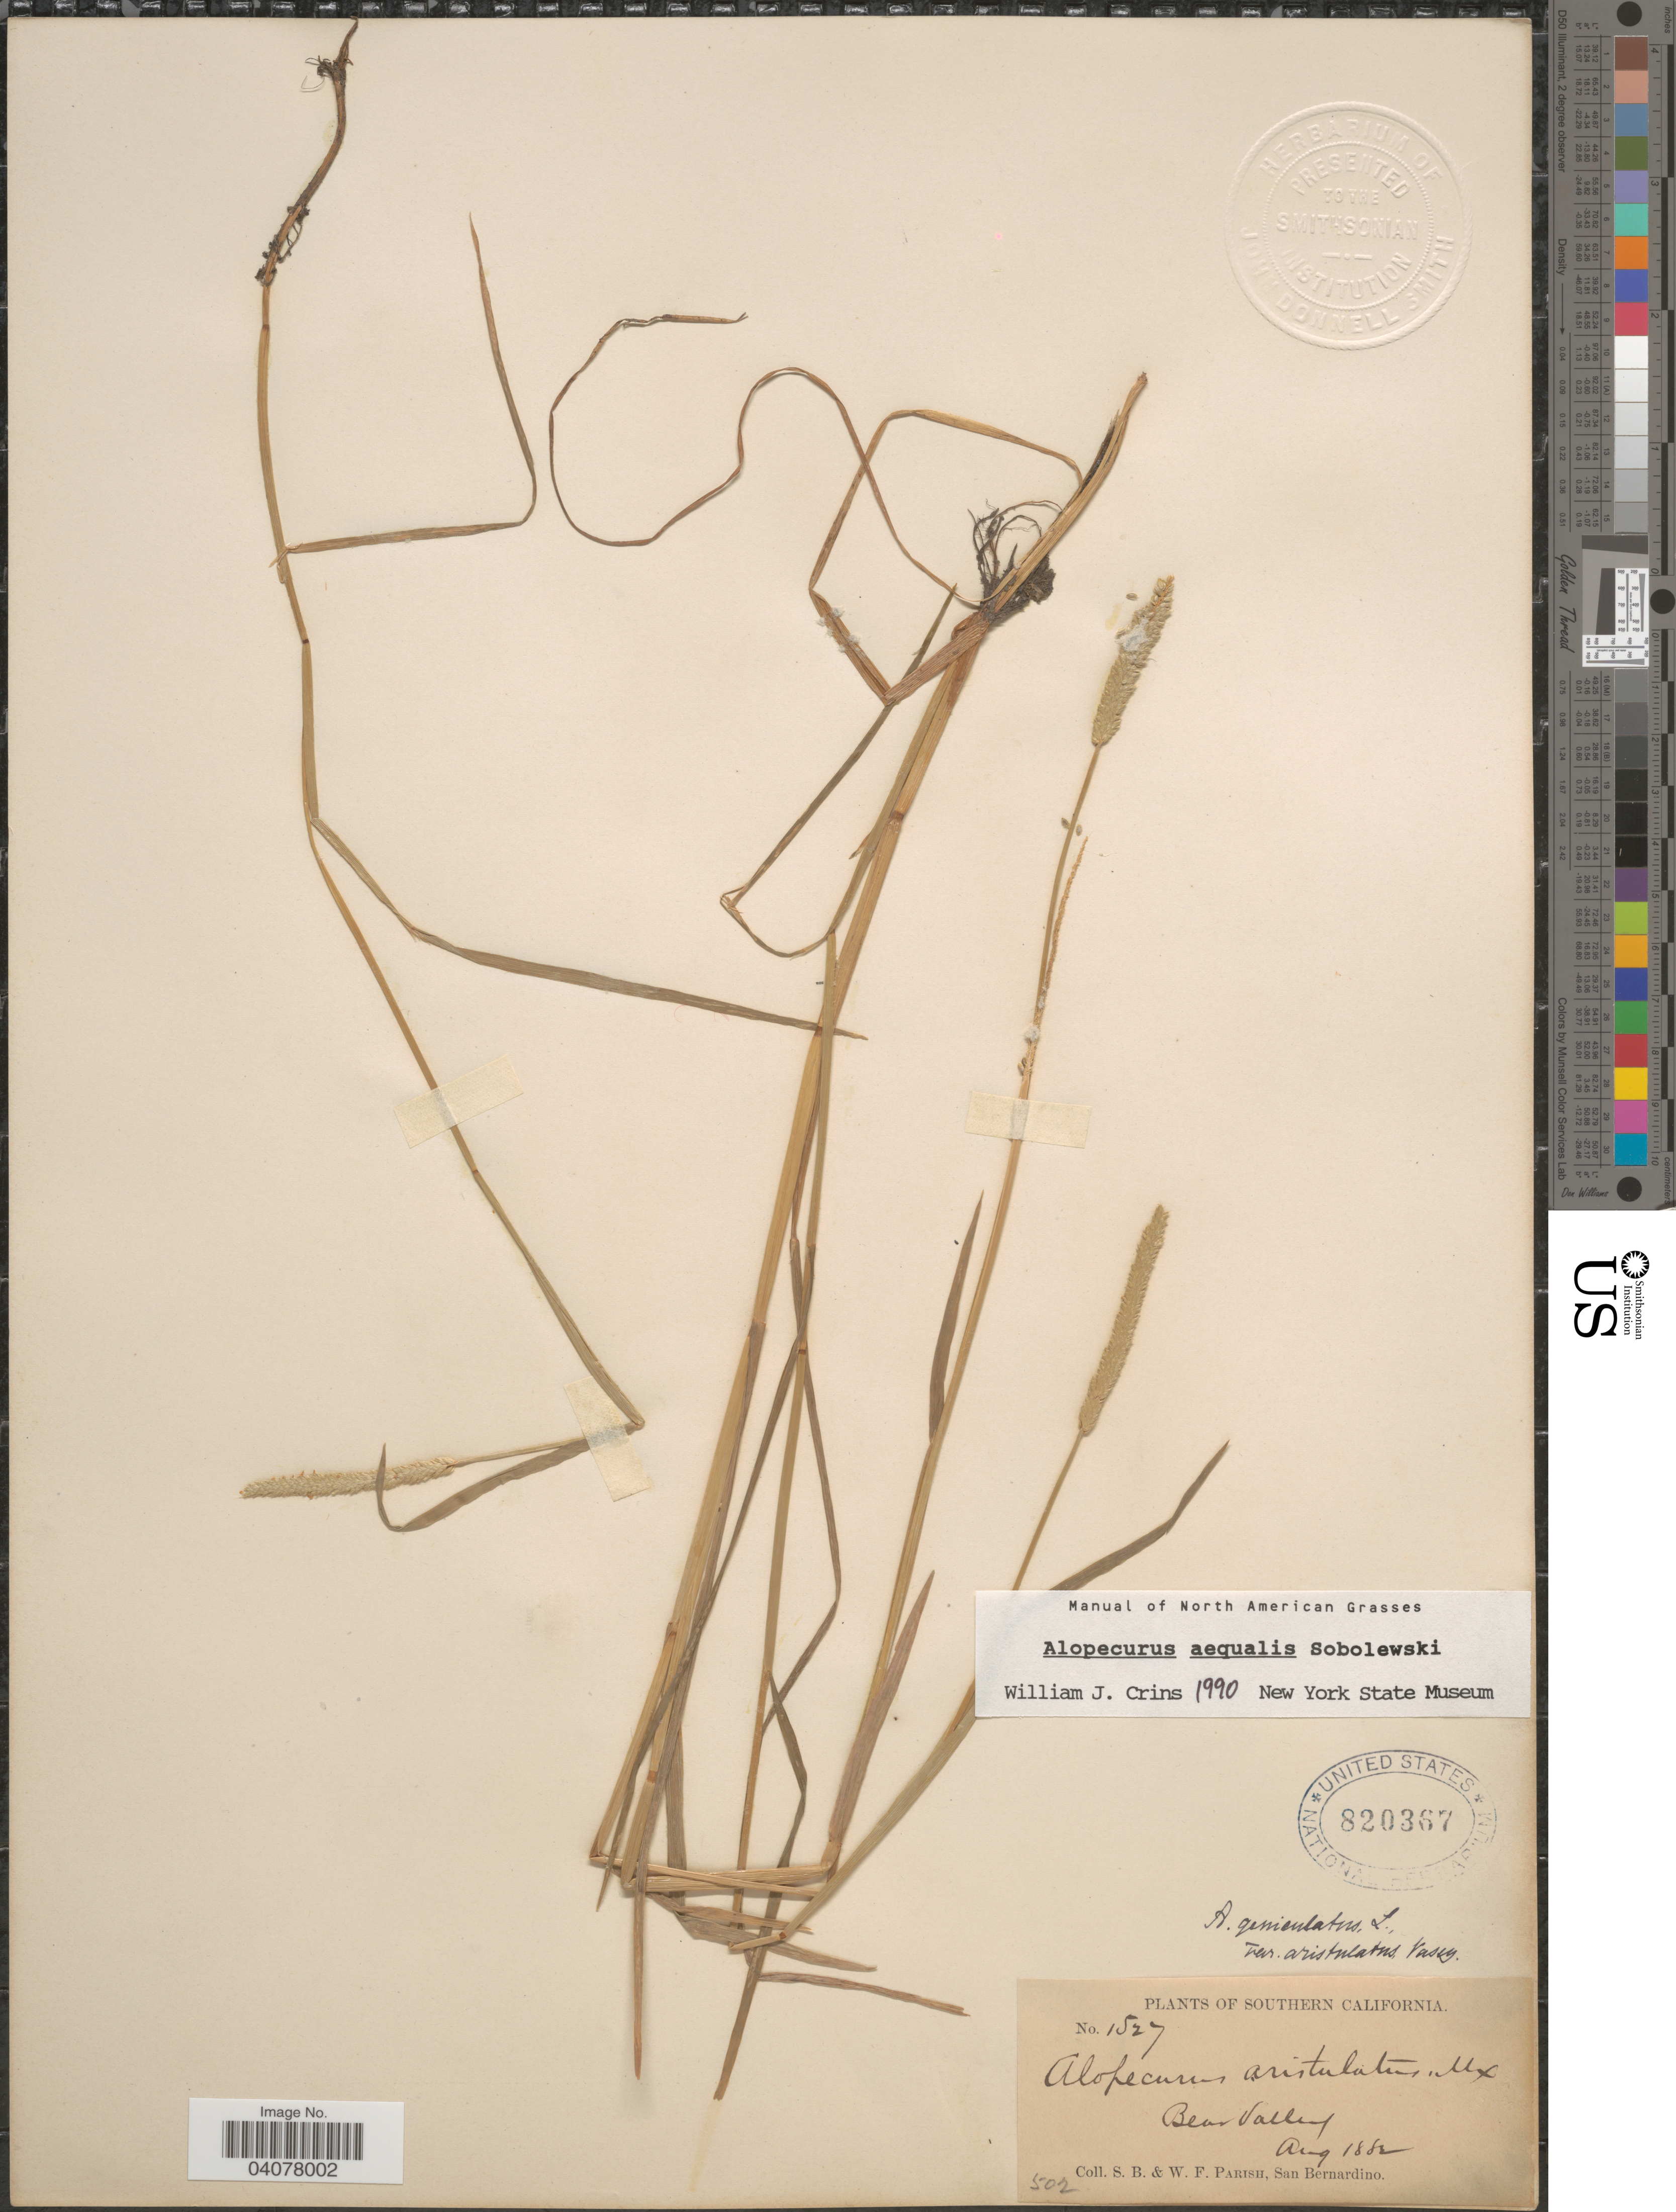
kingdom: Plantae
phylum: Tracheophyta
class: Liliopsida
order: Poales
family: Poaceae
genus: Alopecurus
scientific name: Alopecurus aequalis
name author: Sobol.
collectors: S. B. Parish & W. F. Parish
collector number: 1527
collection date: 1882-08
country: United States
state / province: California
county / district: San Bernardino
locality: Southern California. Bear Valley.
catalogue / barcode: US 820367